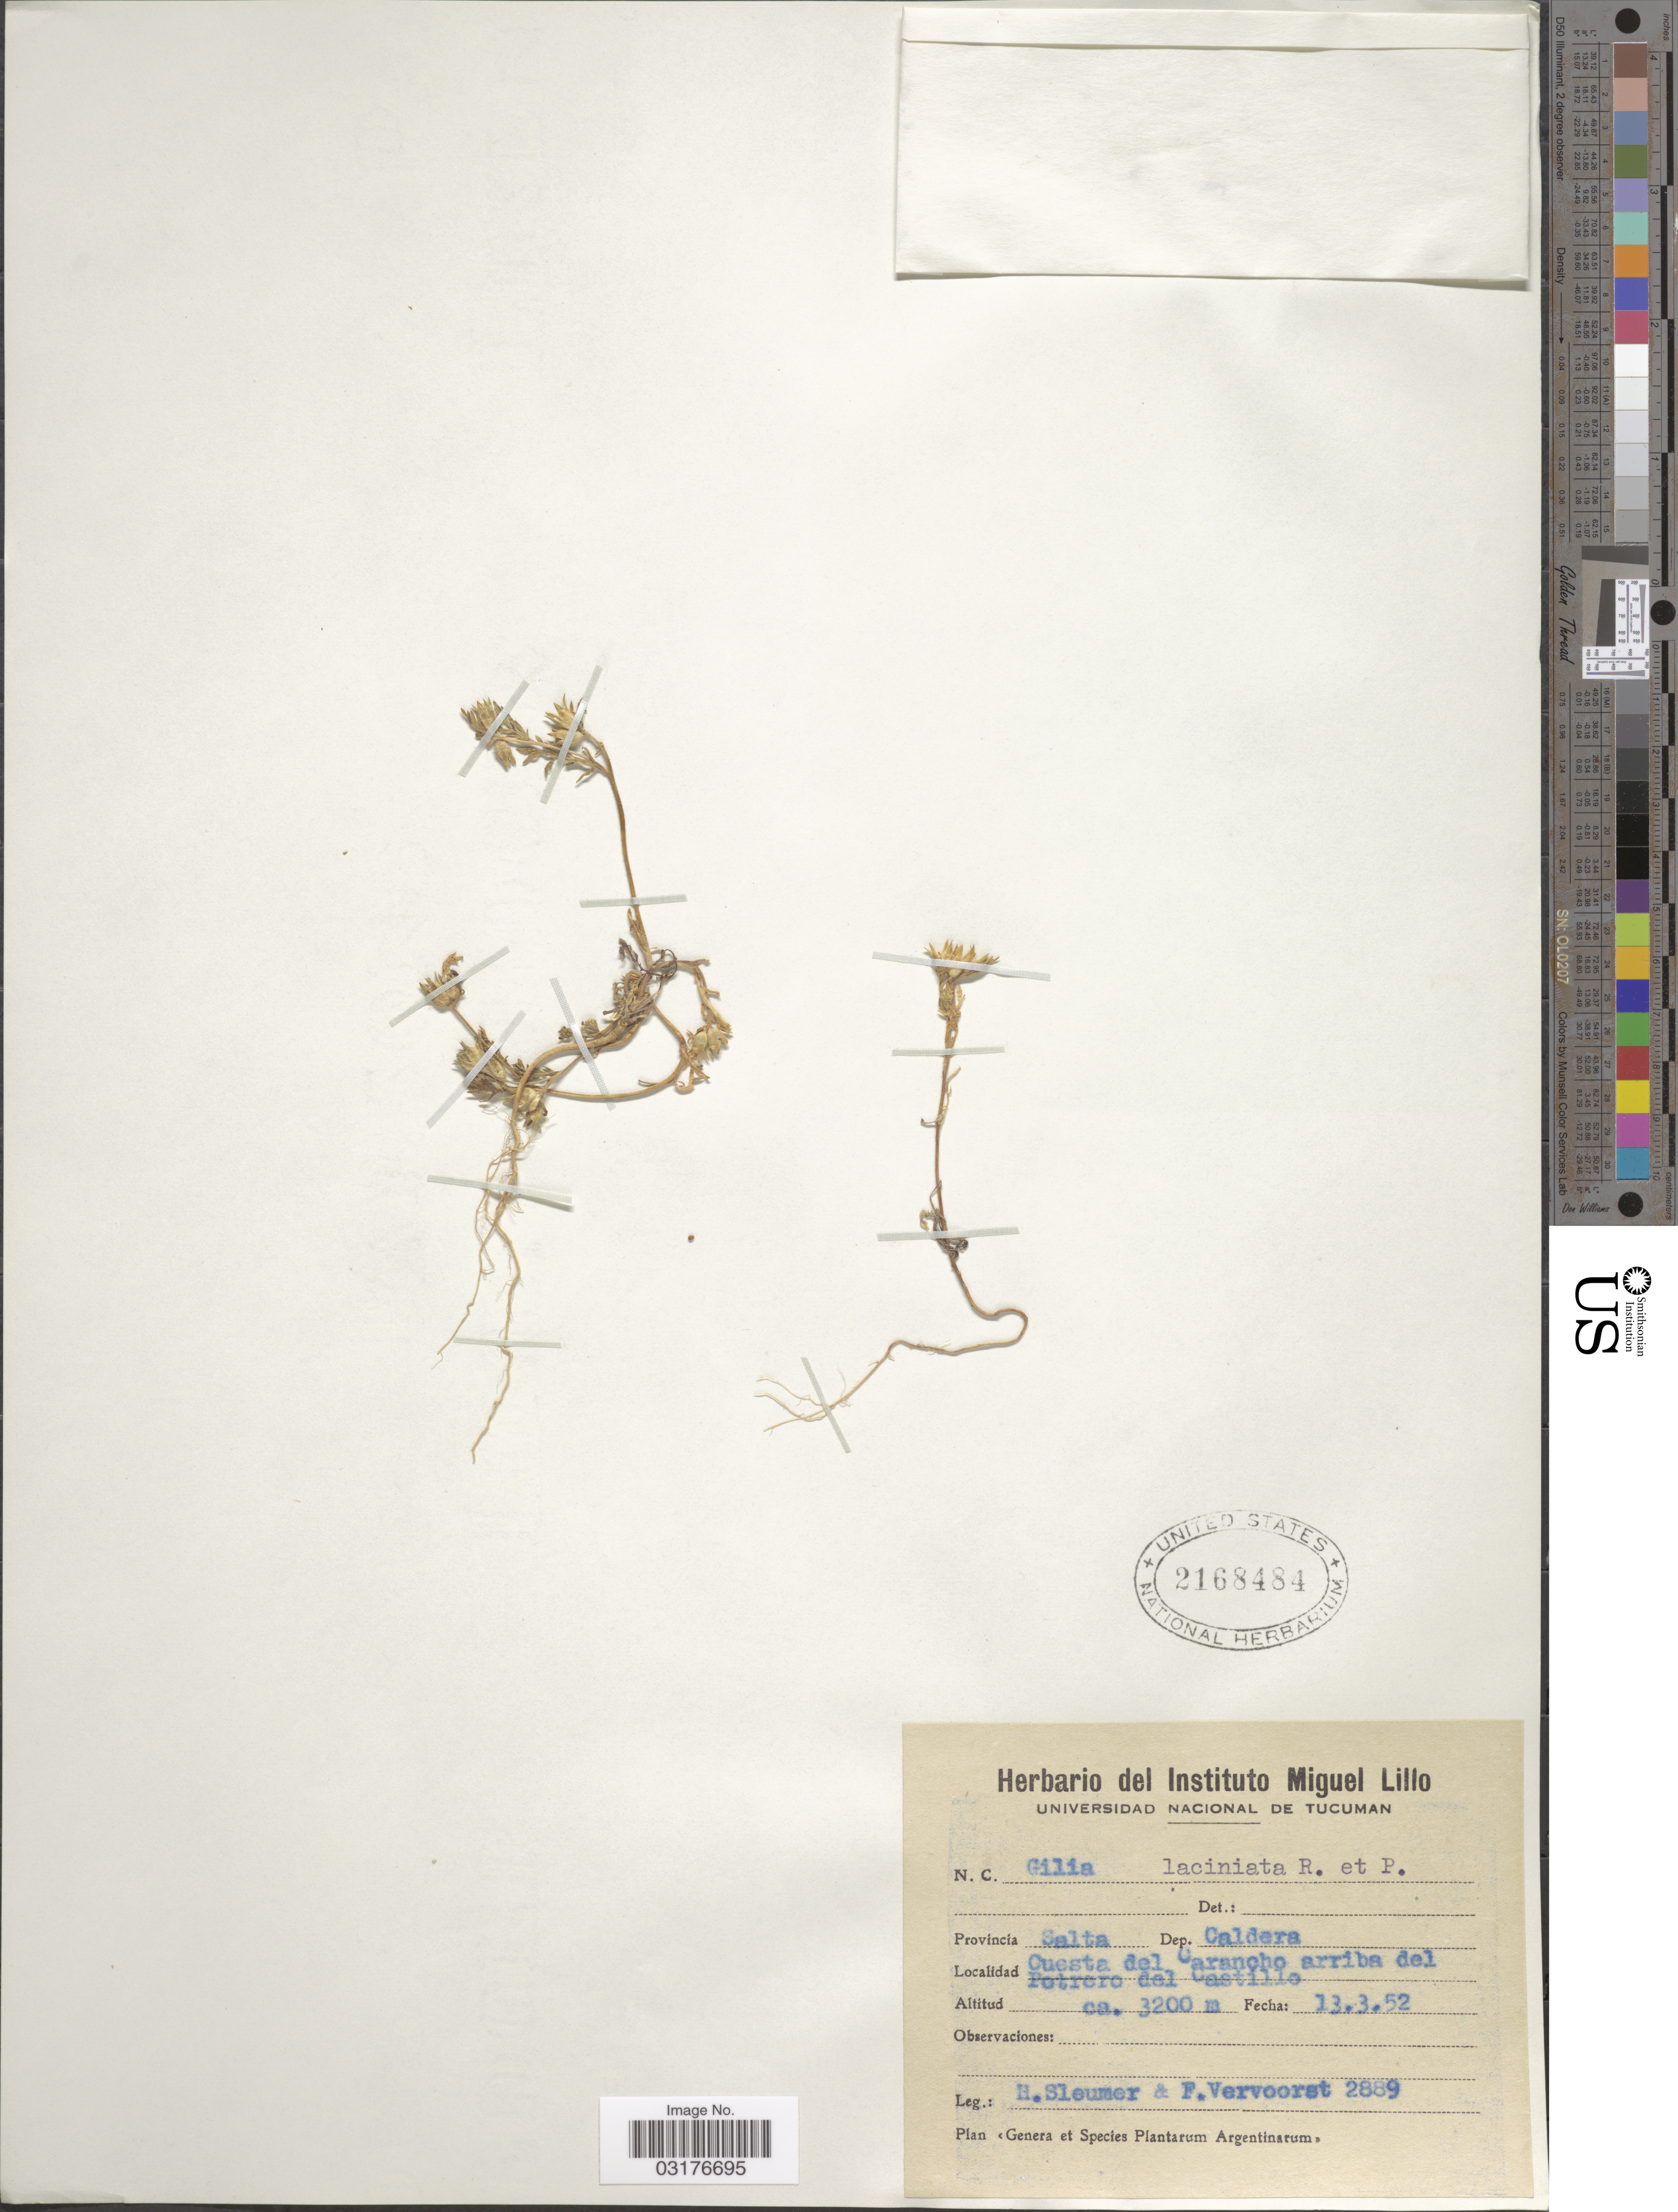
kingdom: Plantae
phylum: Tracheophyta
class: Magnoliopsida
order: Ericales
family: Polemoniaceae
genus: Gilia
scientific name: Gilia laciniata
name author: Ruiz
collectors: H. O. Sleumer & F. Vervoorst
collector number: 2889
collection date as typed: Transcribed d/m/y: 13/3/52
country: Argentina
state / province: Salta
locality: Dep. Caldera. Cuesta del Carancho arriba del Potrero del Castillo.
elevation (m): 3200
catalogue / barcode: US 2168484